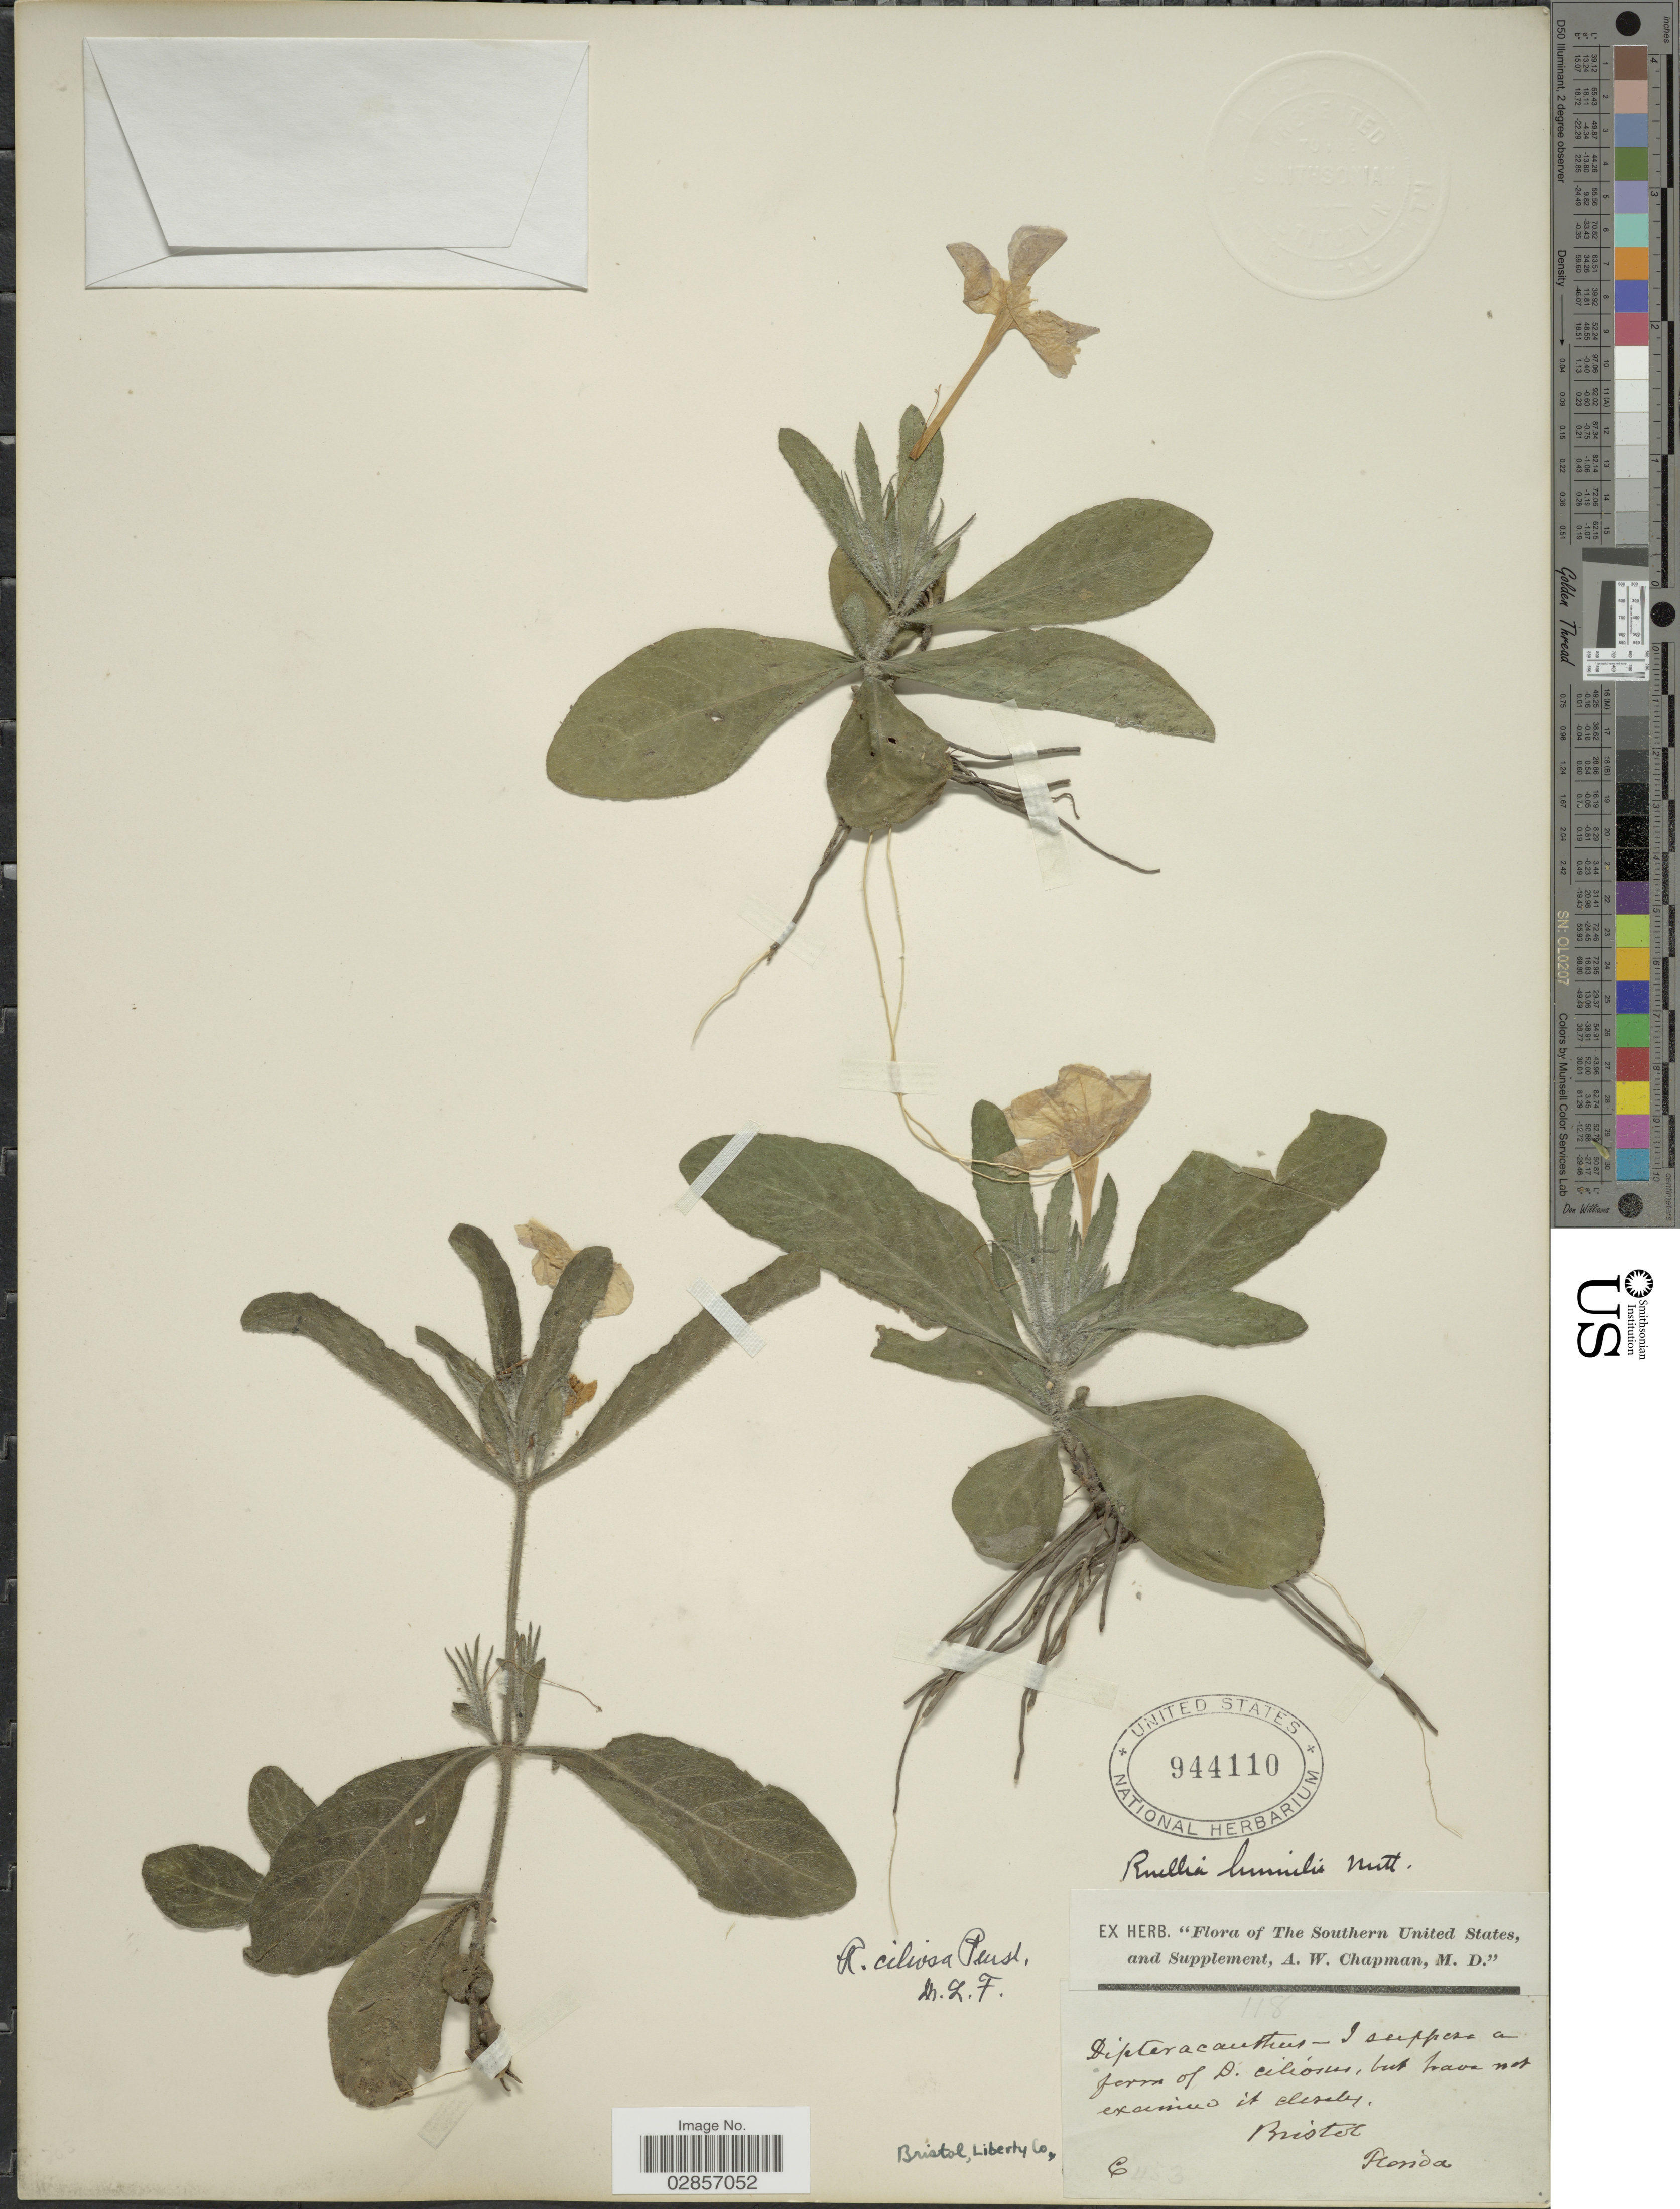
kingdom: Plantae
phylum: Tracheophyta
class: Magnoliopsida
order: Lamiales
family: Acanthaceae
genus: Ruellia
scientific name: Ruellia ciliosa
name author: Pursh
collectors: A. W. Chapman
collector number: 6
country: United States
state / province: Florida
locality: Southern United States, and Supplement. Bristol, Liberty Co.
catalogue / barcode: US 944110